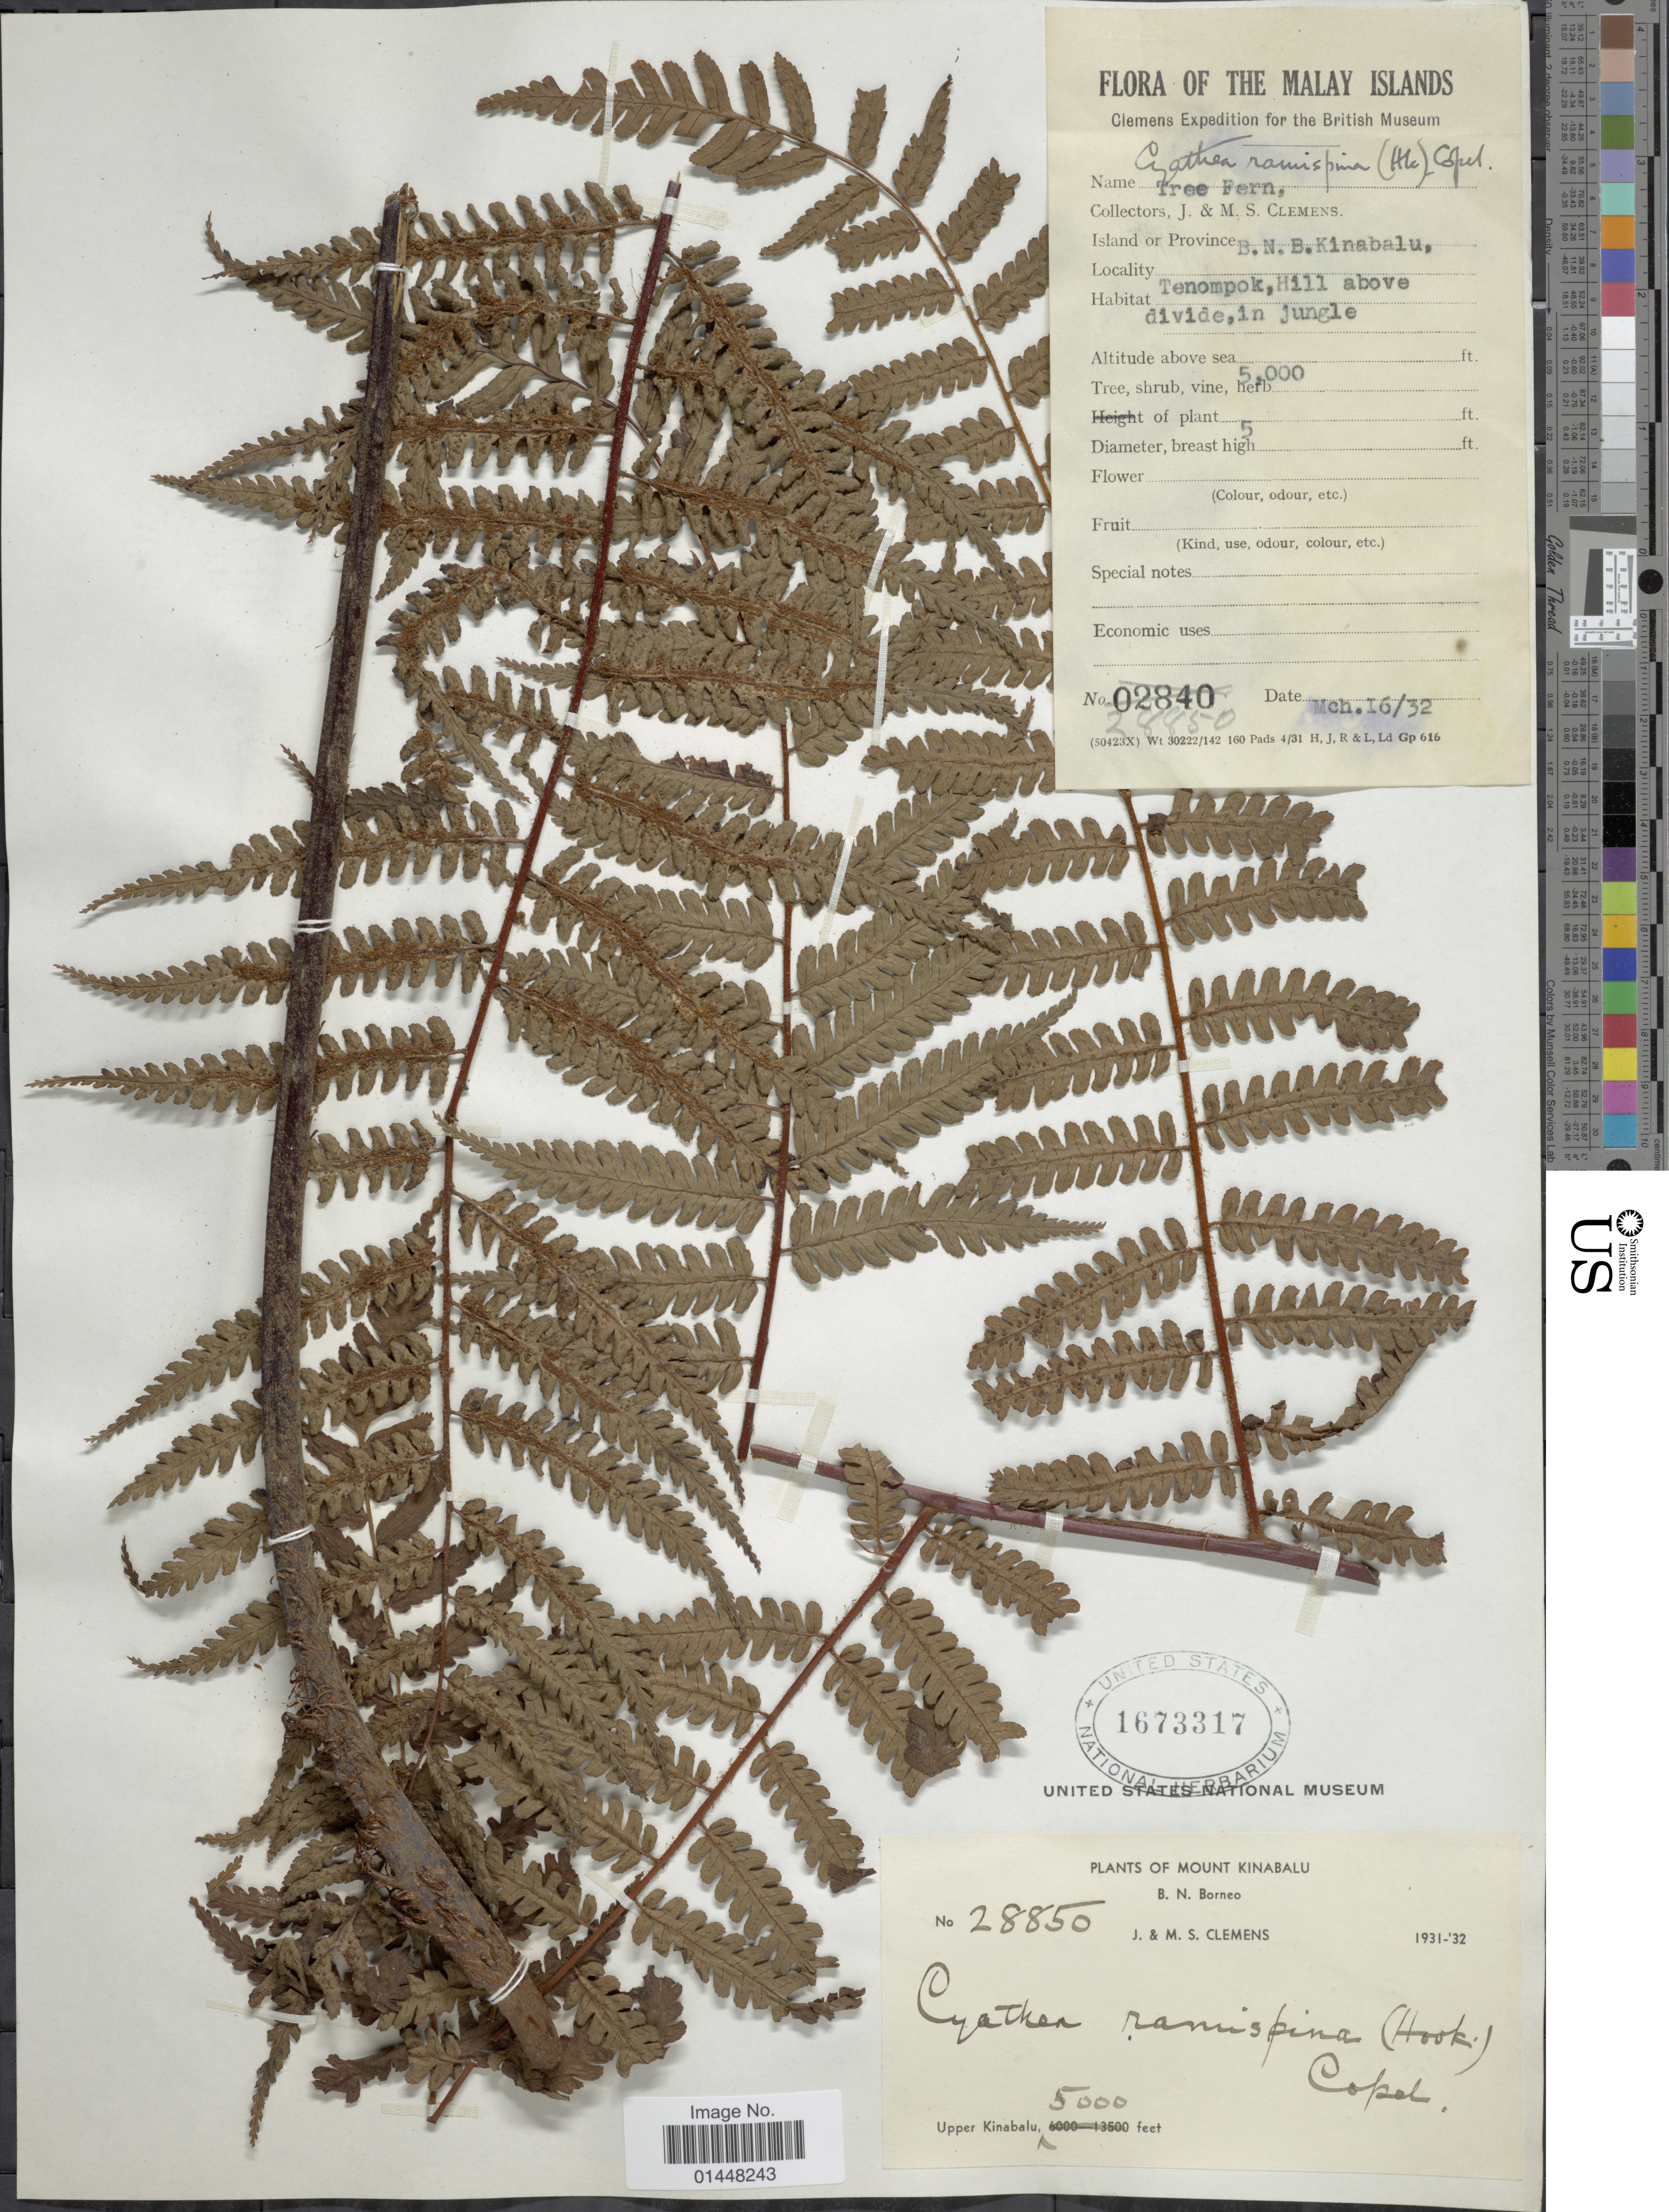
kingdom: Plantae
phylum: Tracheophyta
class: Polypodiopsida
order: Cyatheales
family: Cyatheaceae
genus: Gymnosphaera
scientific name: Gymnosphaera ramispina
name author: (Hook.) Copel.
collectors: J. Clemens & M. S. Clemens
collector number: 28850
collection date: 1932-03-16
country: Malaysia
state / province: Sabah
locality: Malay Islands. B. N. Borneo. Mount Kinabalu. Tenompok, Hill above divide, in jungle.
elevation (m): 1524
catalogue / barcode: US 1673317